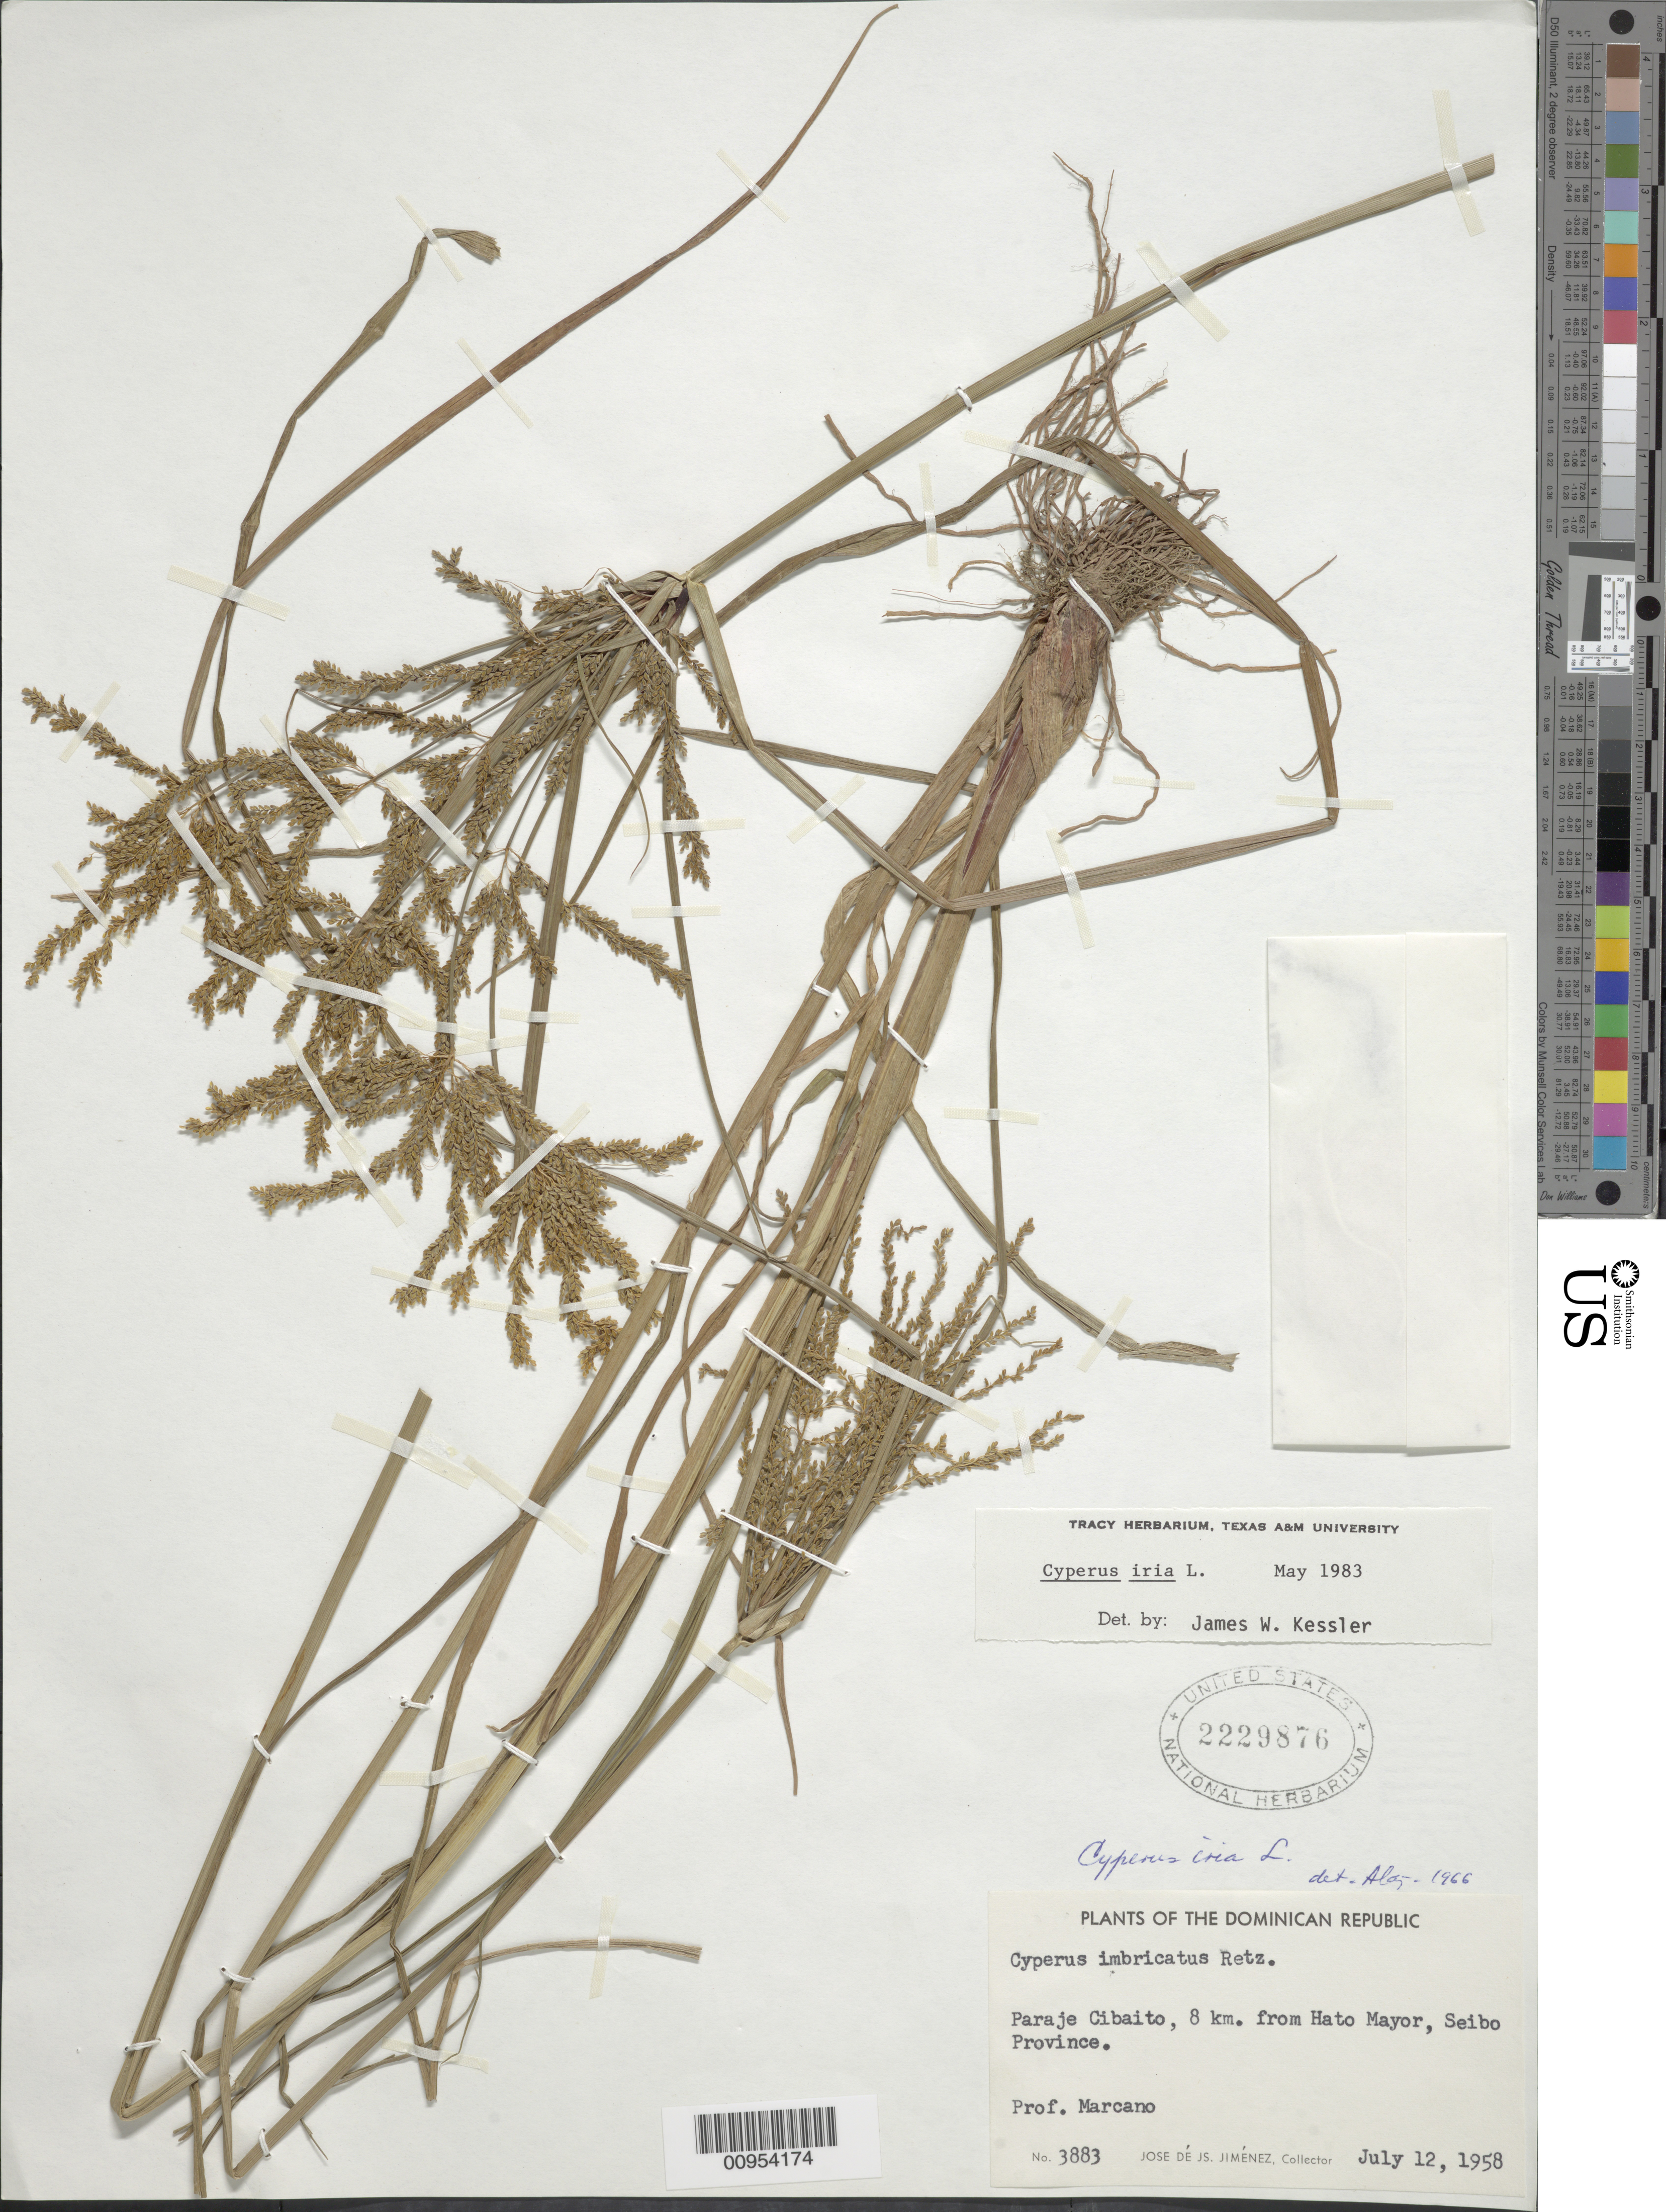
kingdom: Plantae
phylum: Tracheophyta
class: Liliopsida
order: Poales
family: Cyperaceae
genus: Cyperus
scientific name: Cyperus iria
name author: L.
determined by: Kessler, J. W.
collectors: J. J. Jiménez & P. Marcano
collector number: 3883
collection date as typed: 12 Jul 1958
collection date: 1958-07-12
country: Dominican Republic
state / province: El Seibo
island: Hispaniola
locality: Paraje Cibaito, 8 km from Hato Mayor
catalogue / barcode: US 2229876